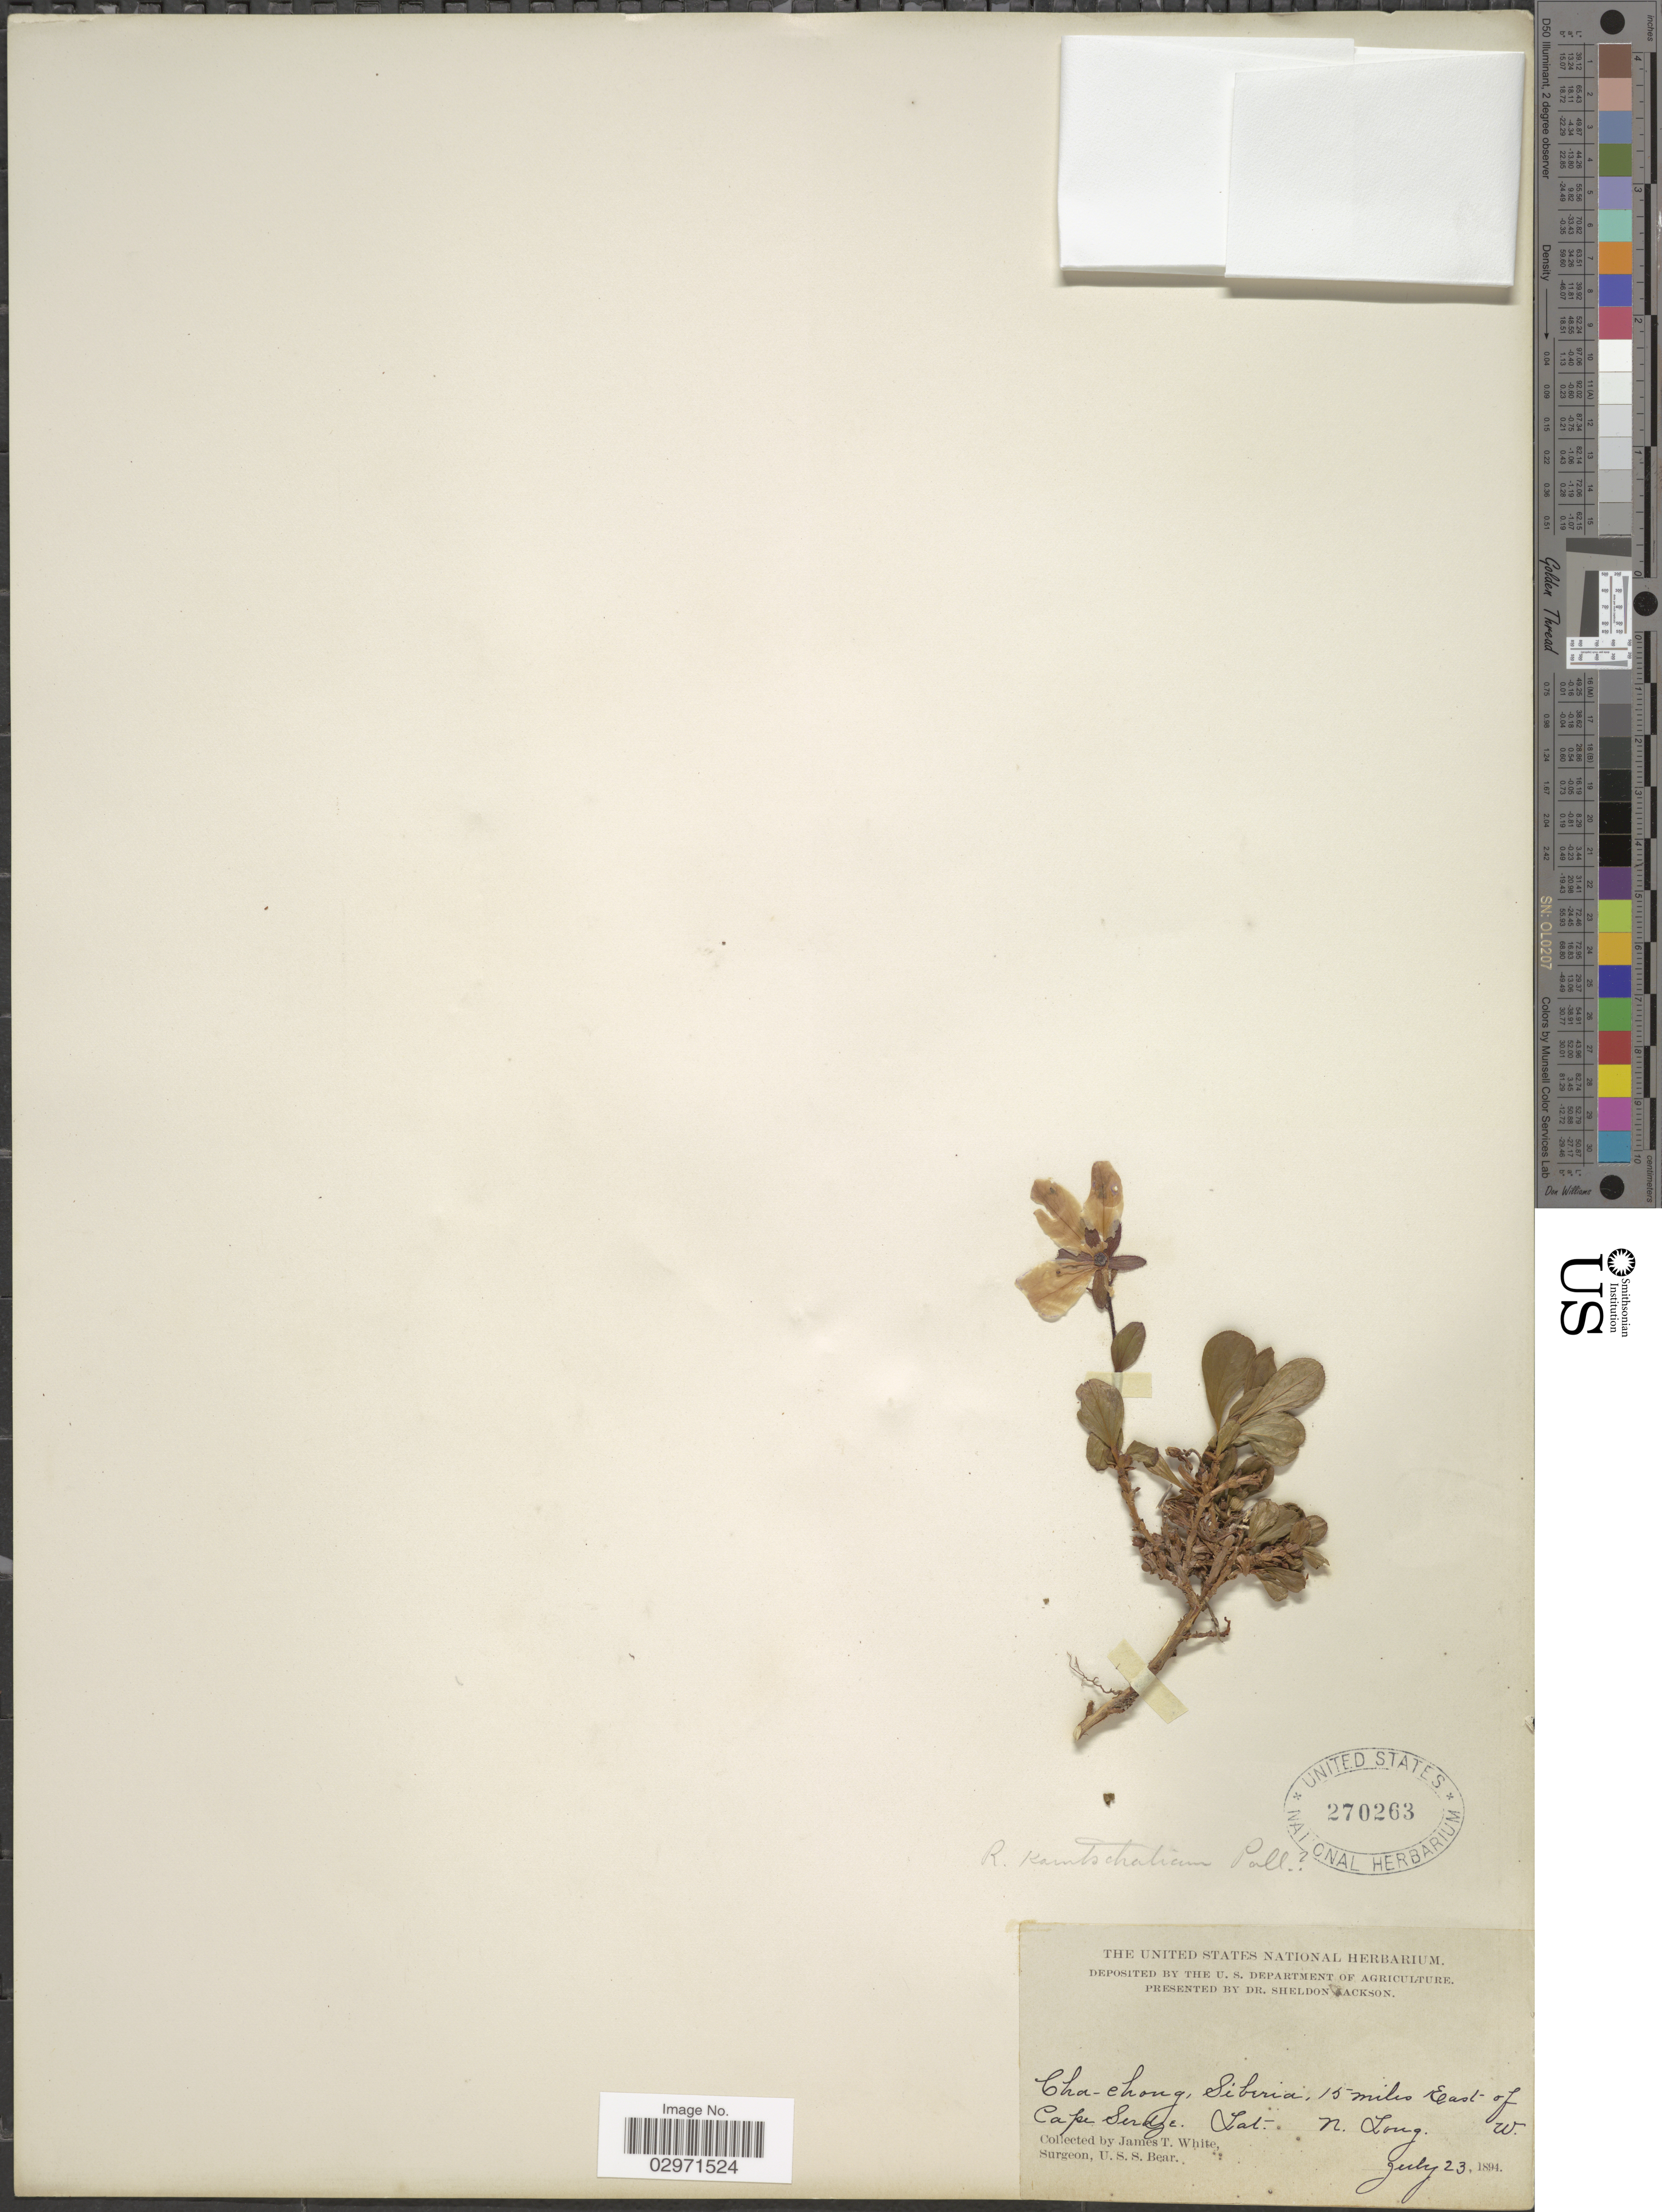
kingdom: Plantae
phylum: Tracheophyta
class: Magnoliopsida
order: Ericales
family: Ericaceae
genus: Rhododendron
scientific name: Rhododendron kamtschaticum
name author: Pall.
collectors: J. T. White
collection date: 1894-07-23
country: Russian Federation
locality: Cha-Chong, Siberia, 15 miles East of Cape Serdge.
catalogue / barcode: US 270263